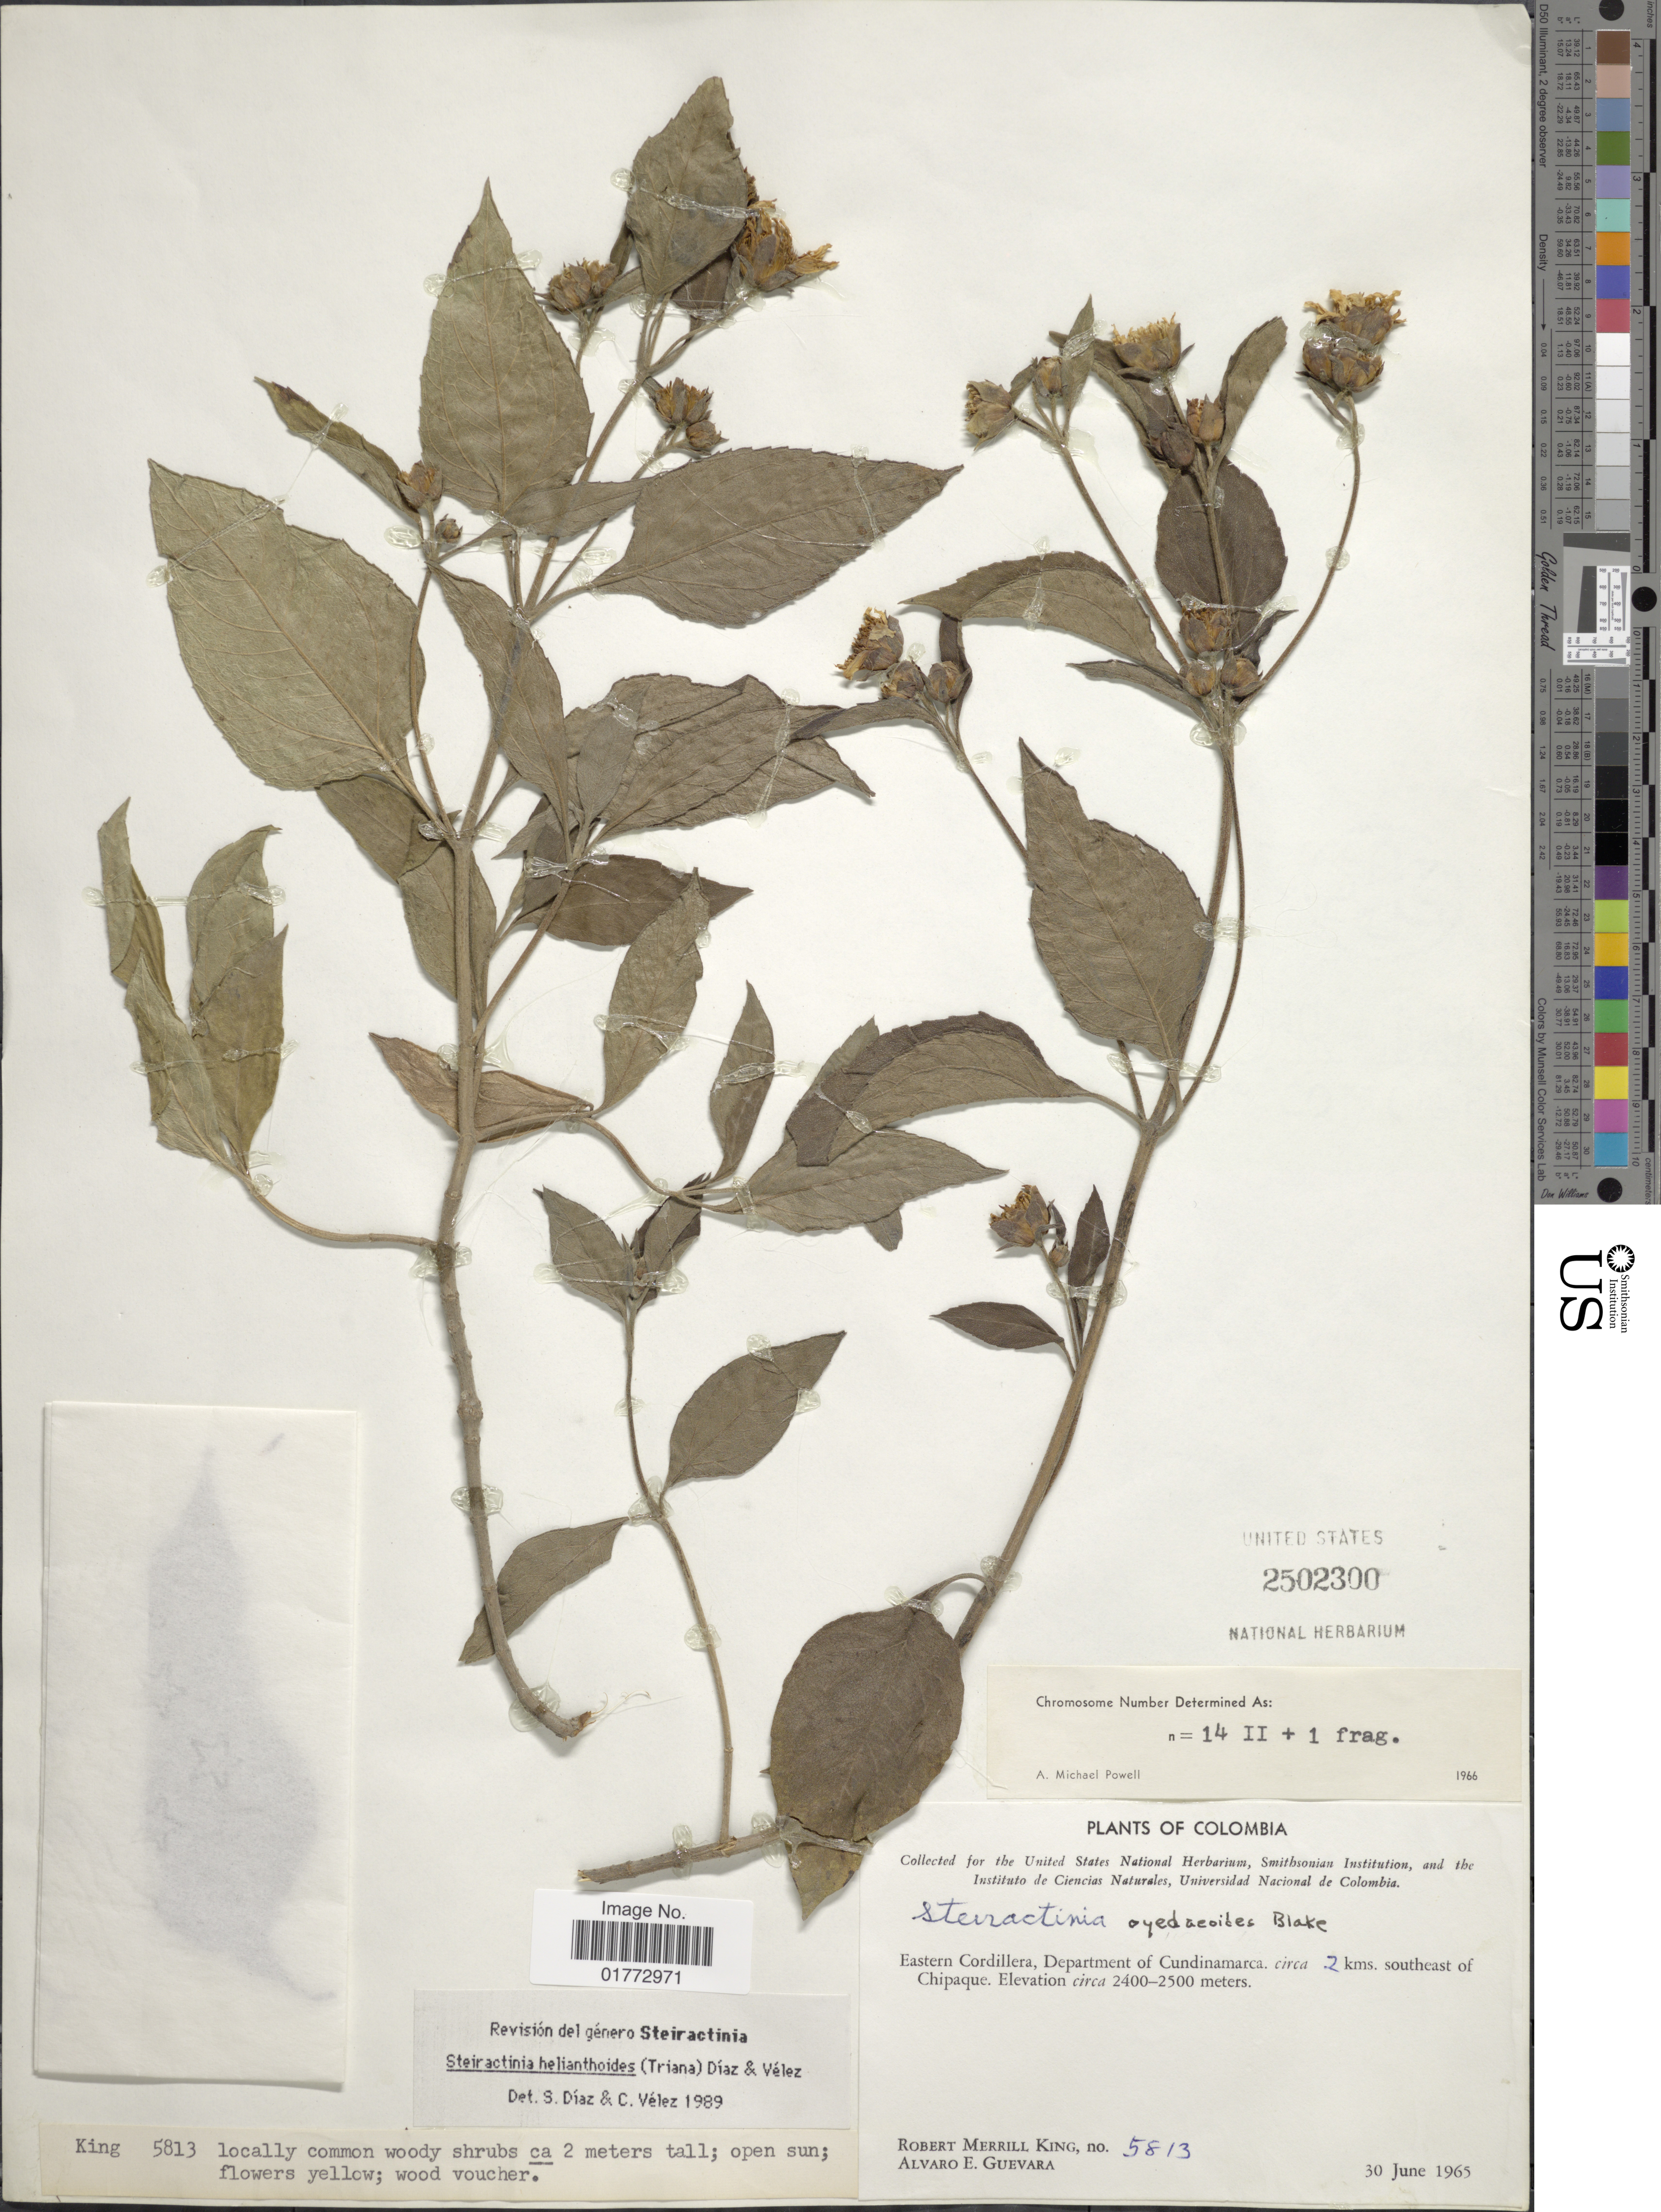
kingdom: Plantae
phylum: Tracheophyta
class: Magnoliopsida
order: Asterales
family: Asteraceae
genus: Steiractinia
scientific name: Steiractinia helianthoides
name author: (Triana) S. Díaz & Vélez-Nauer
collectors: R. M. King & A. E. Guevara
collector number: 5813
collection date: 1965-06-30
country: Colombia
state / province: Cundinamarca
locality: Eastern Cordillera, circa 2 kms southeast of Chipaque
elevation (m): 2400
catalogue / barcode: US 2502300